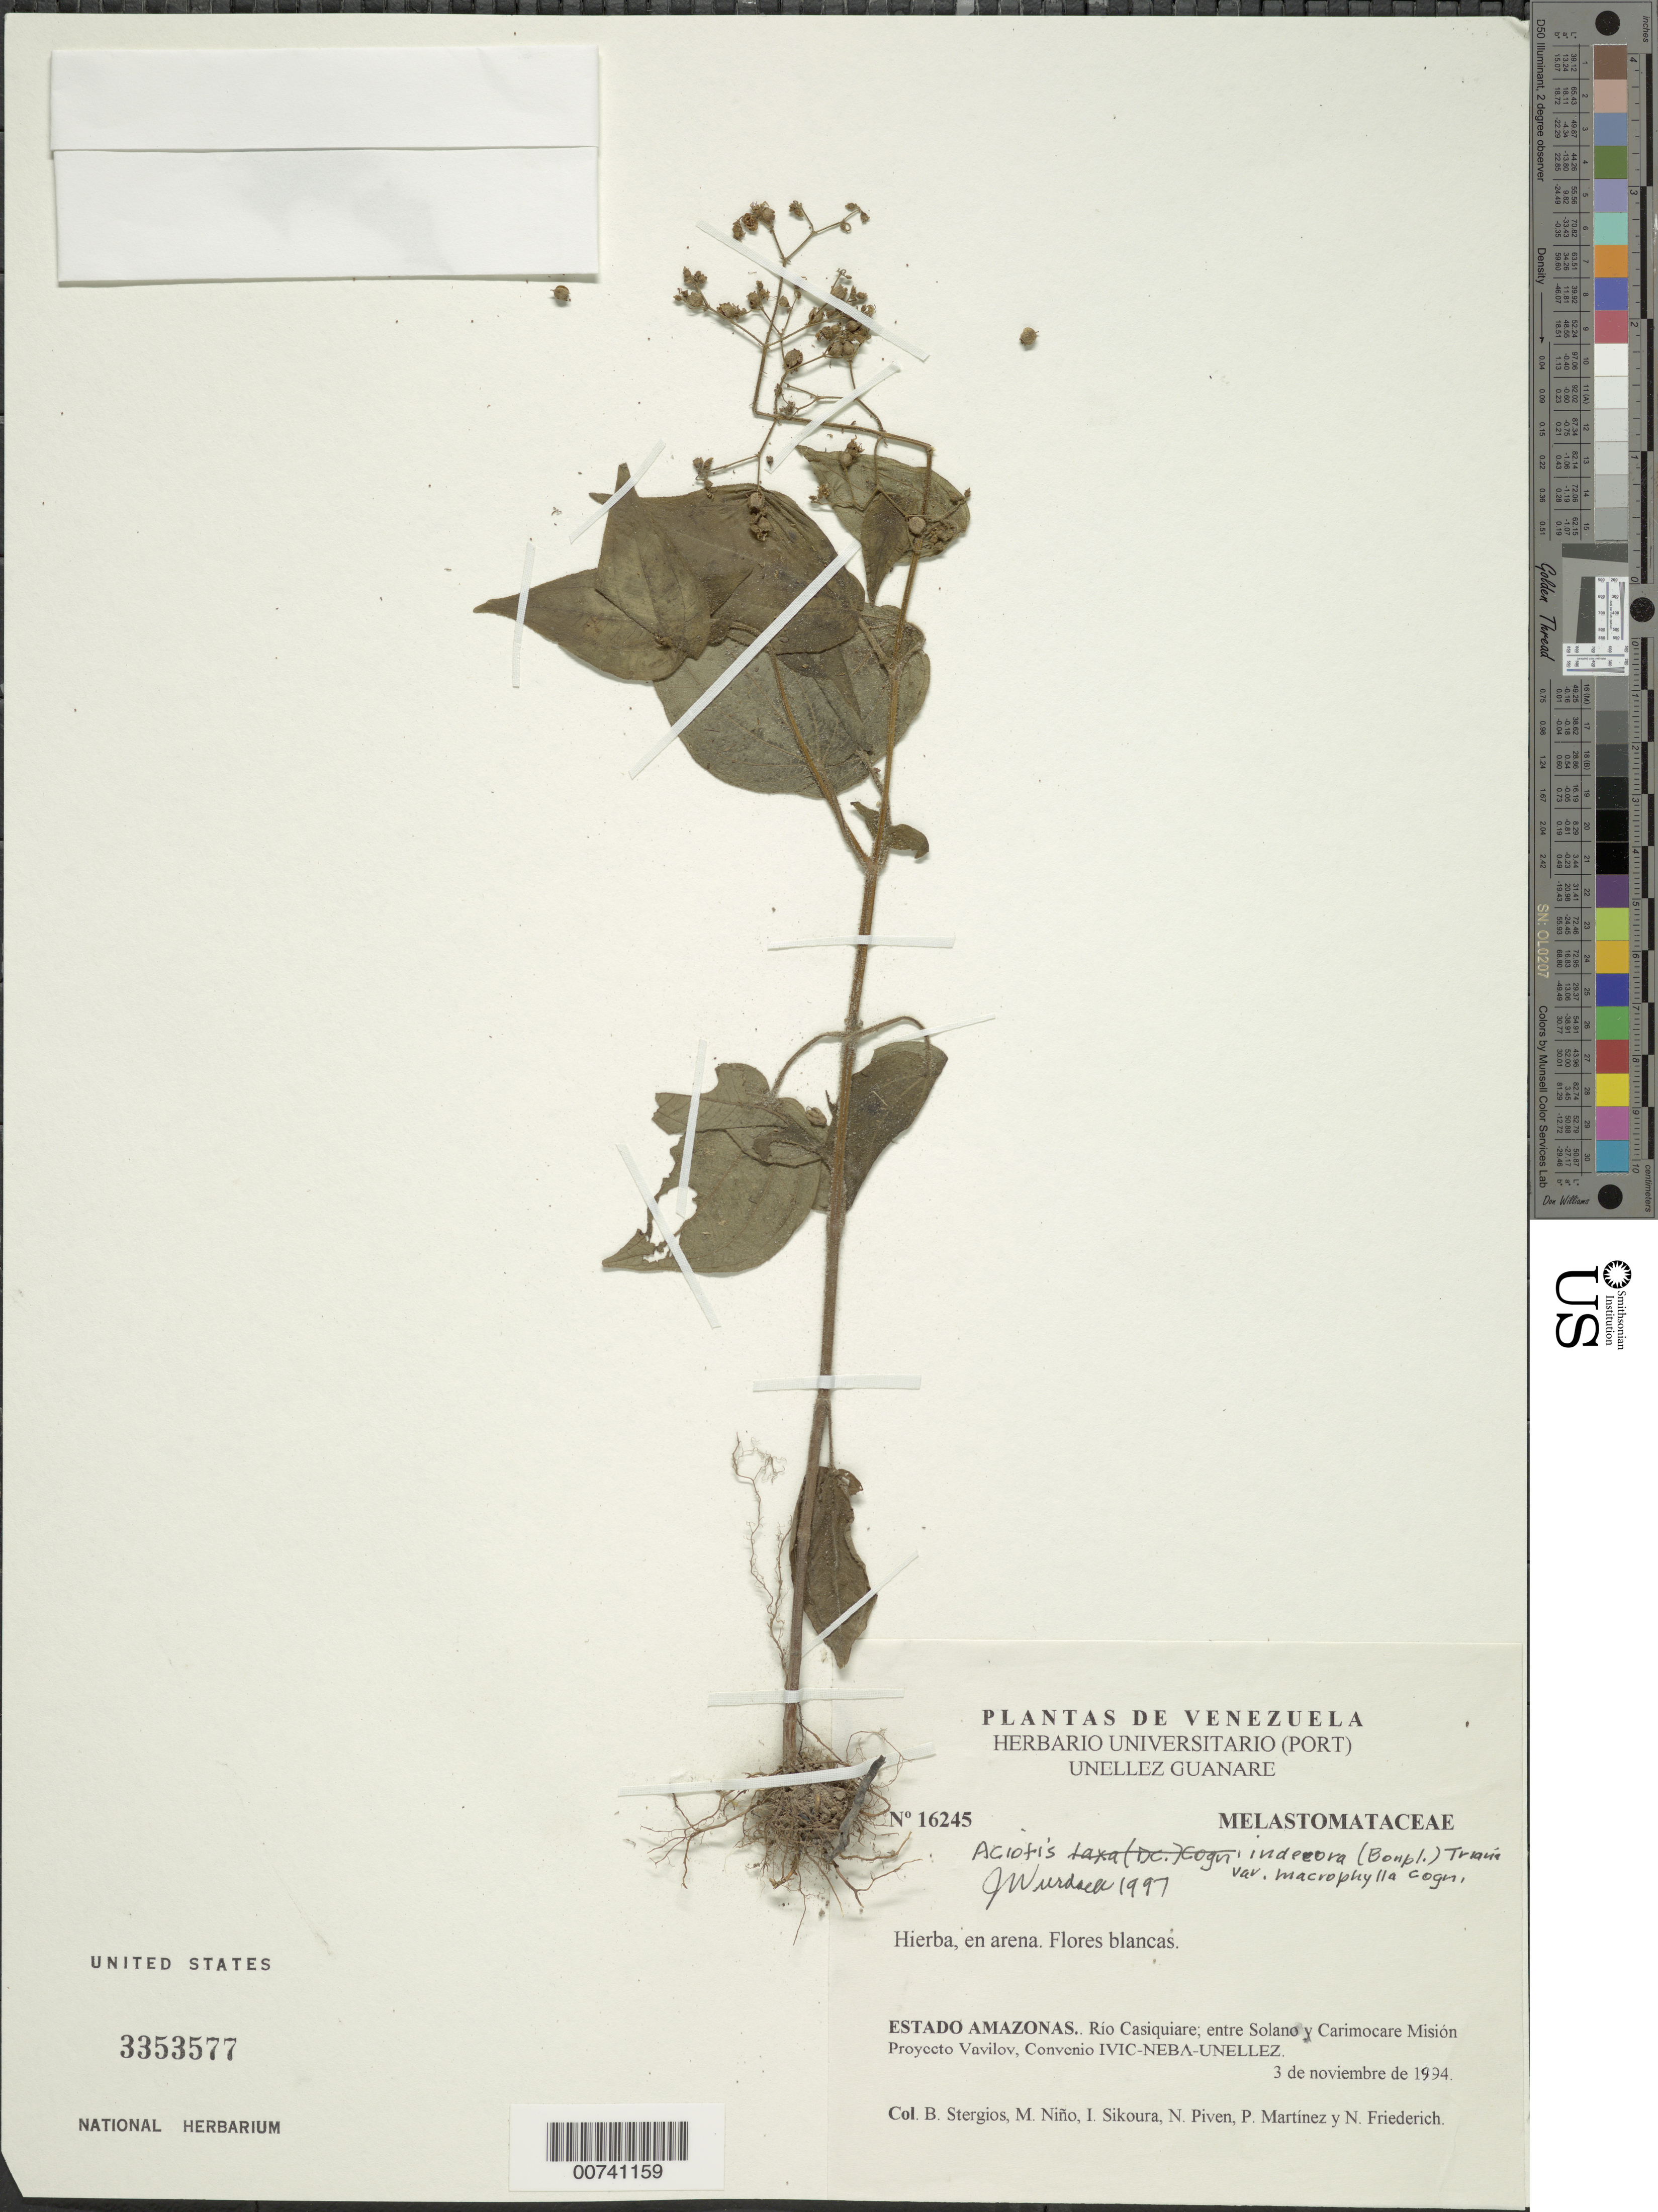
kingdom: Plantae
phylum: Tracheophyta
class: Magnoliopsida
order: Myrtales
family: Melastomataceae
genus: Aciotis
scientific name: Aciotis indecora var. macrophylla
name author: Cogn.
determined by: Wurdack, John J., (US), US (UNITED STATES)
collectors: B. G. Stergios, S. M. Niño, I. Sikoura, N. Piven, P. Martinez & N. Friederich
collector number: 16245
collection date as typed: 3-Nov-94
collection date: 1994-11-03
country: Venezuela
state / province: Amazonas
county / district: Río Negro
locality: Río Casiquiare, between Solano & Carimocare. Mission Proyecto Vavilov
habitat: In sand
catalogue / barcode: US 3353577